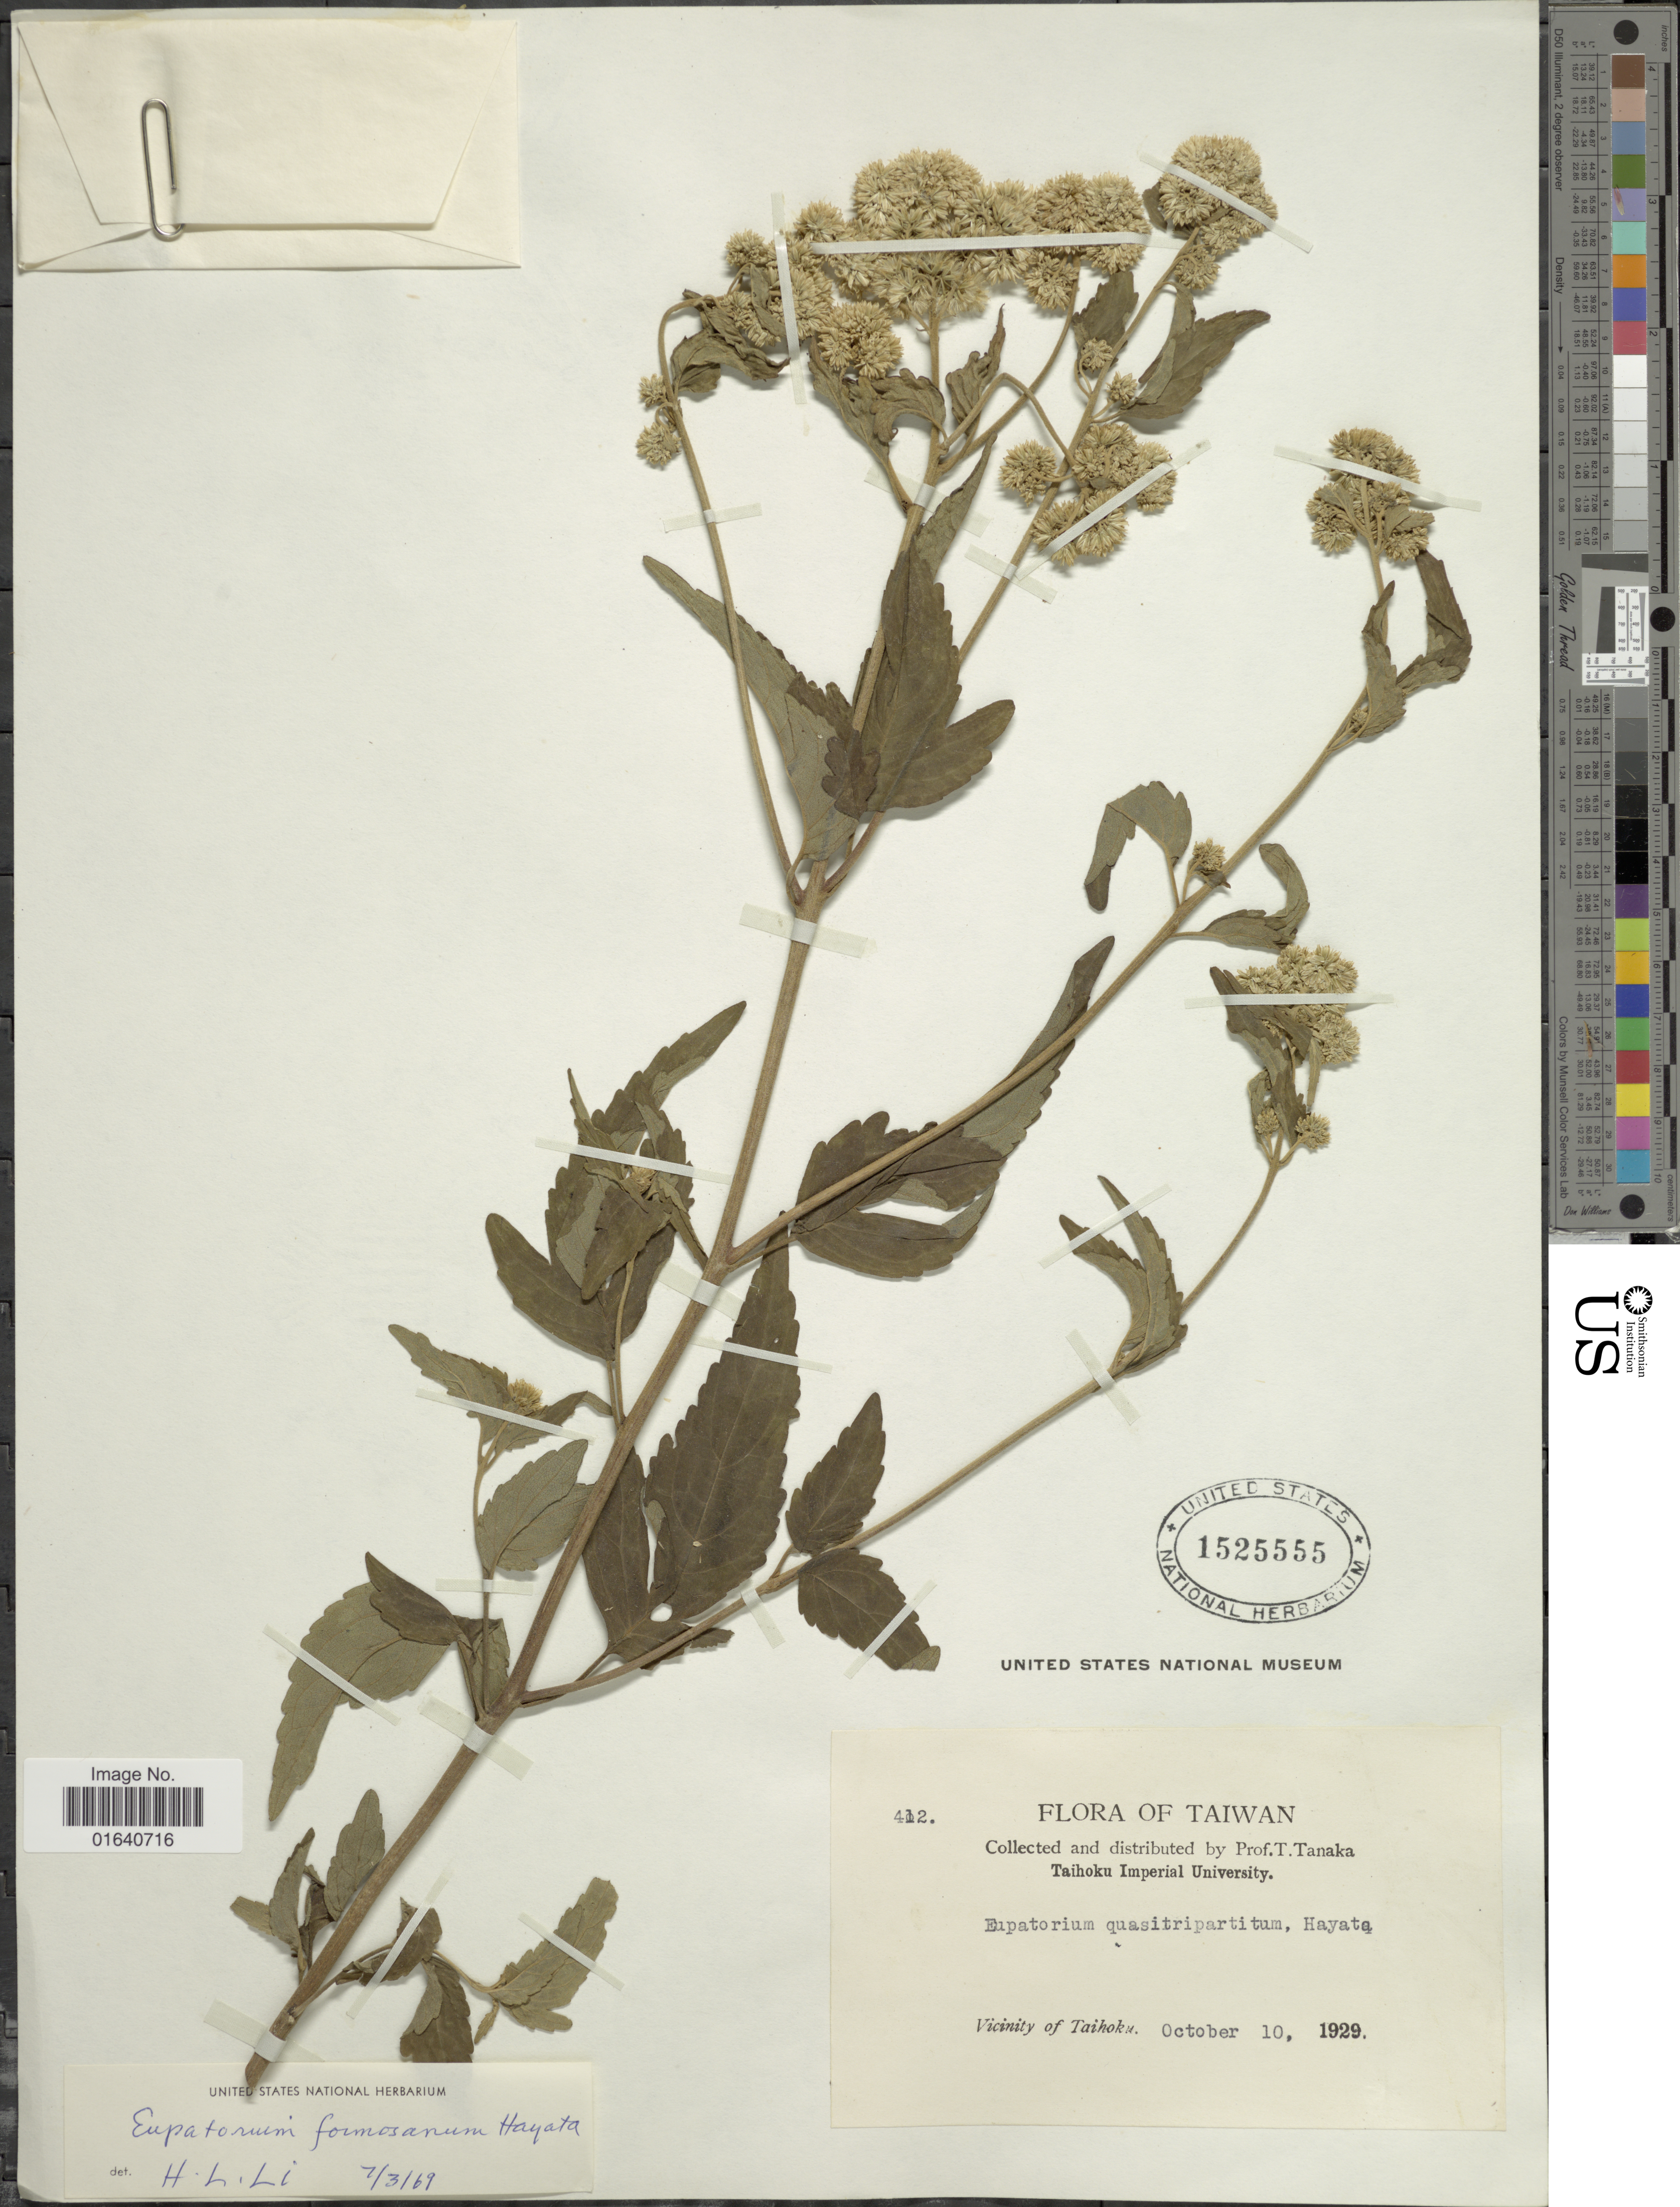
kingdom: Plantae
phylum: Tracheophyta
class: Magnoliopsida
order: Asterales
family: Asteraceae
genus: Eupatorium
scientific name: Eupatorium formosanum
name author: Hayata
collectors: T. Tanaka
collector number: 412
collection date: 1929-10-10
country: Taiwan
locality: Vicinity of Taihoku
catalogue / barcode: US 1525555